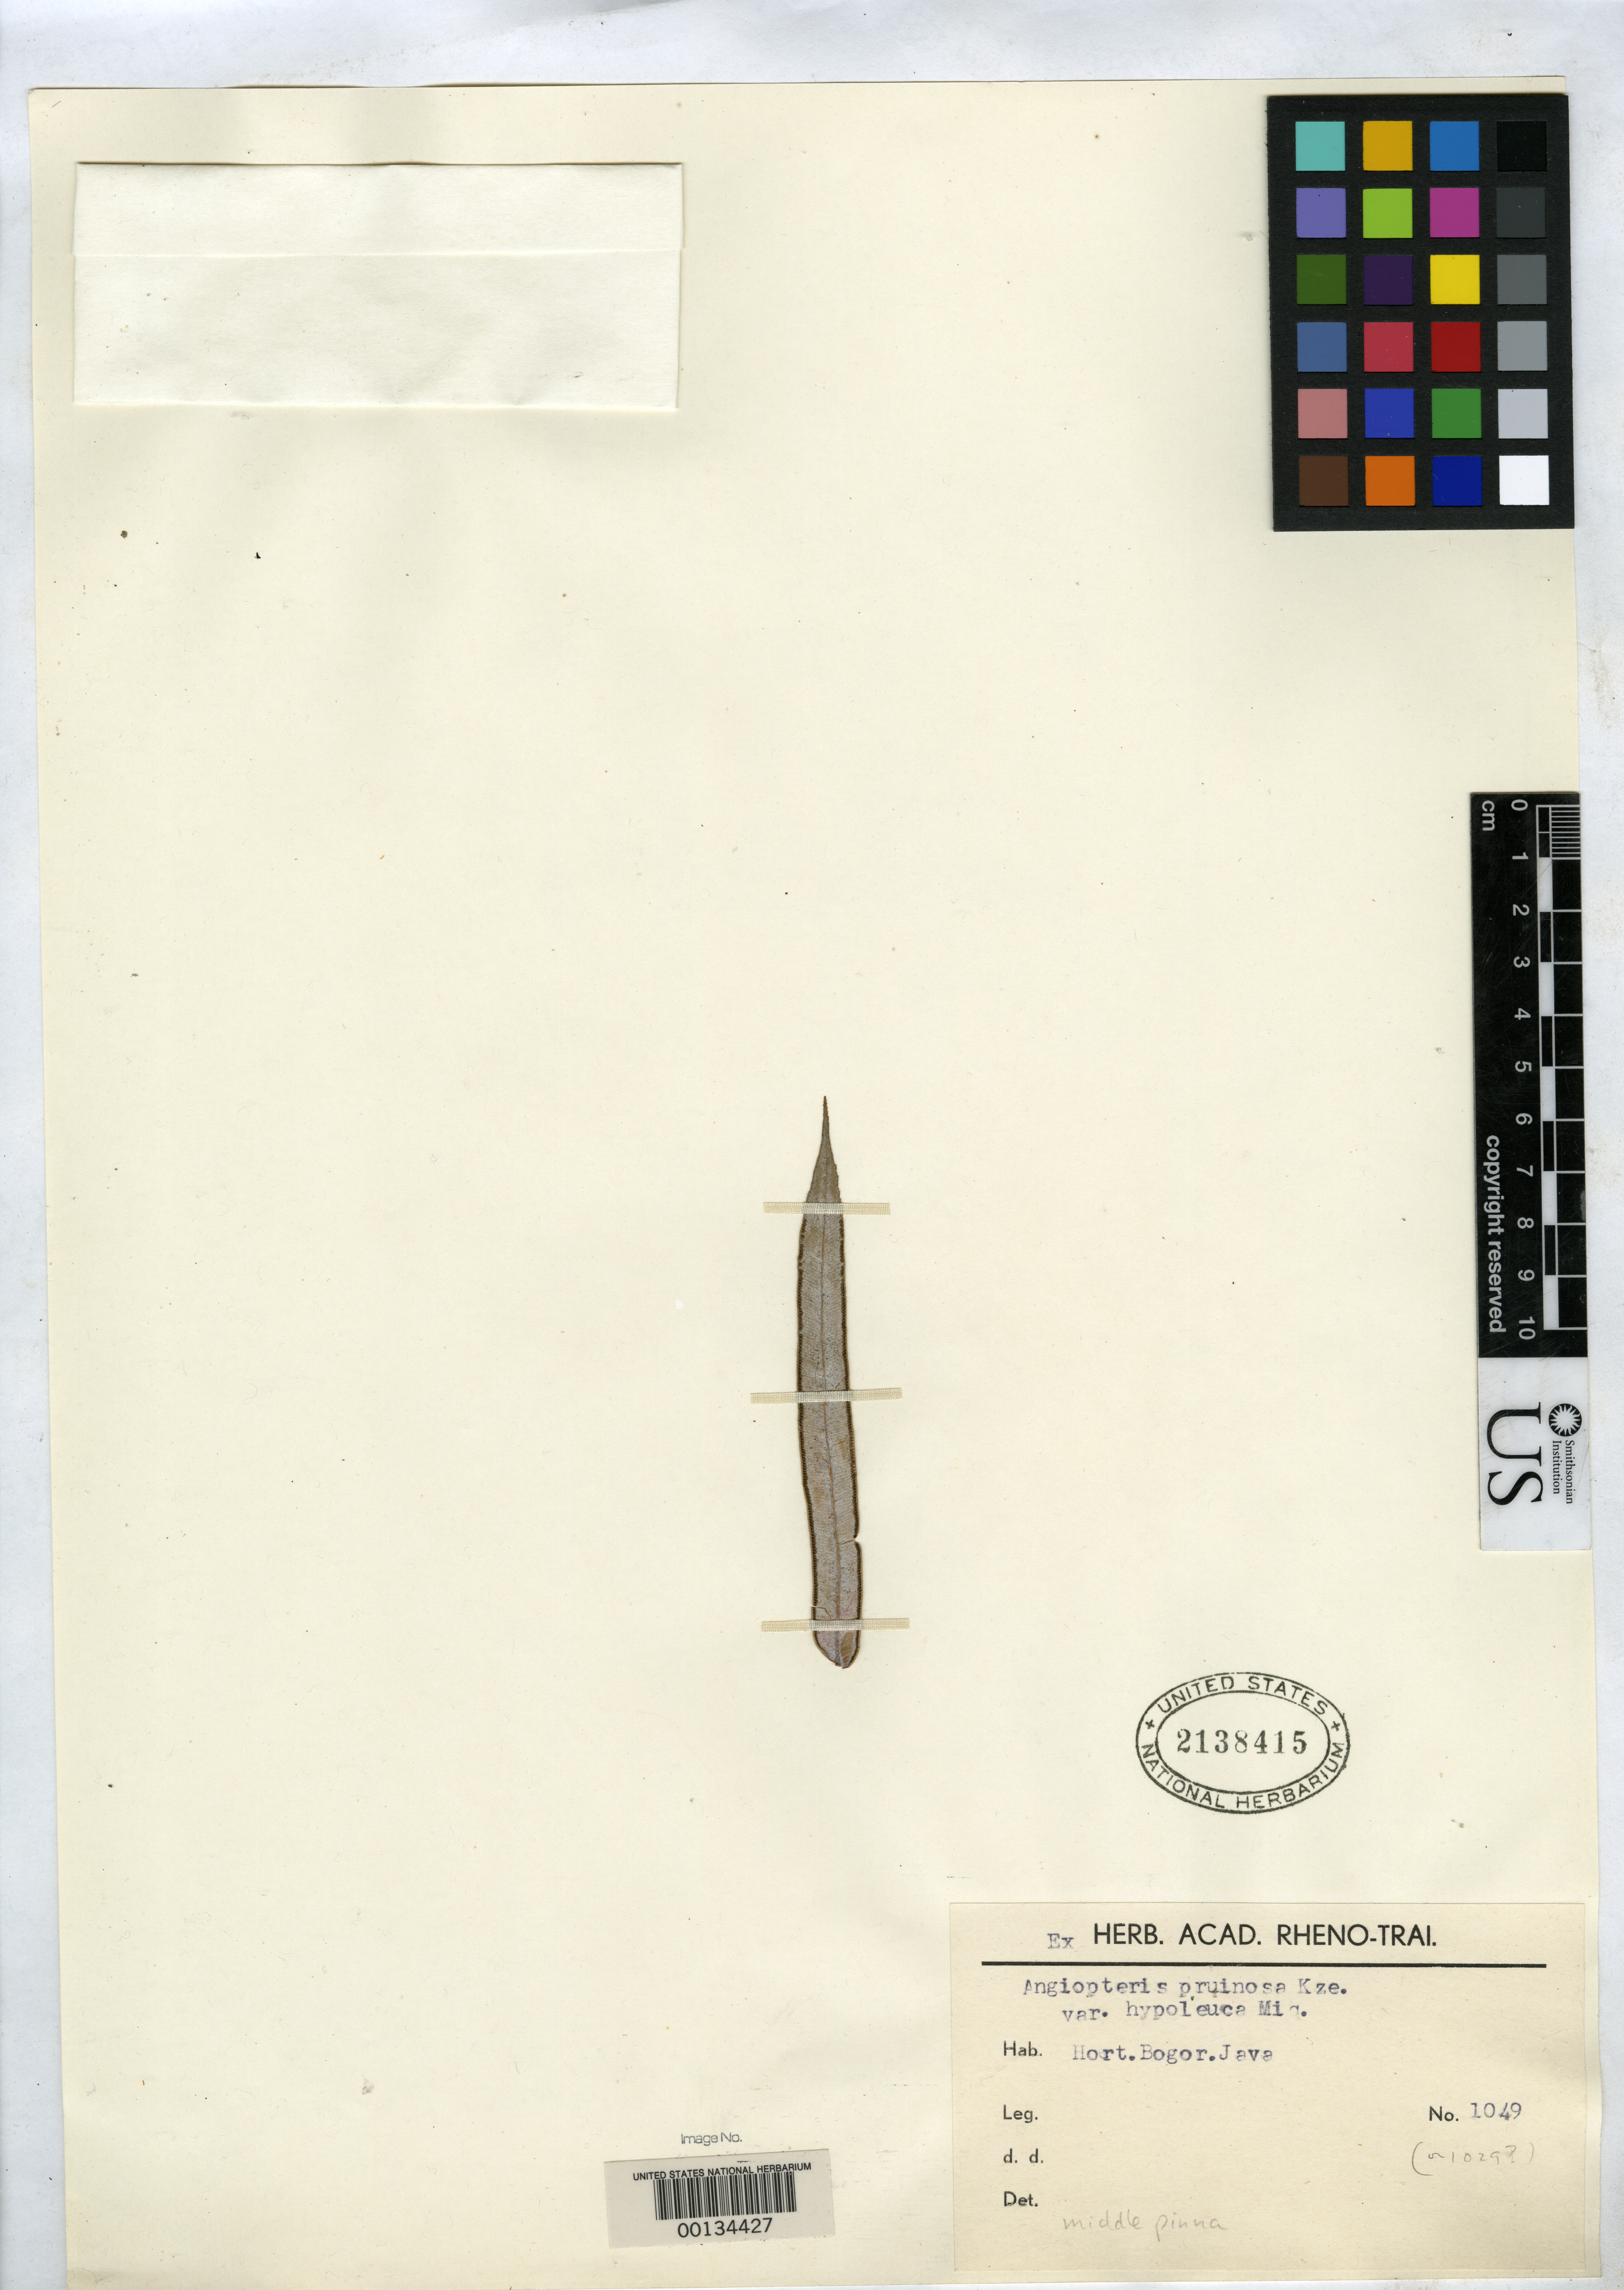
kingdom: Plantae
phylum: Tracheophyta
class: Polypodiopsida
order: Marattiales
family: Marattiaceae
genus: Angiopteris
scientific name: Angiopteris pruinosa var. hypoleuca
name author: Miq.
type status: Holotype Fragment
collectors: ex Hort. Bogor.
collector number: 1049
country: Indonesia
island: Java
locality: Java.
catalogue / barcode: US 2138415